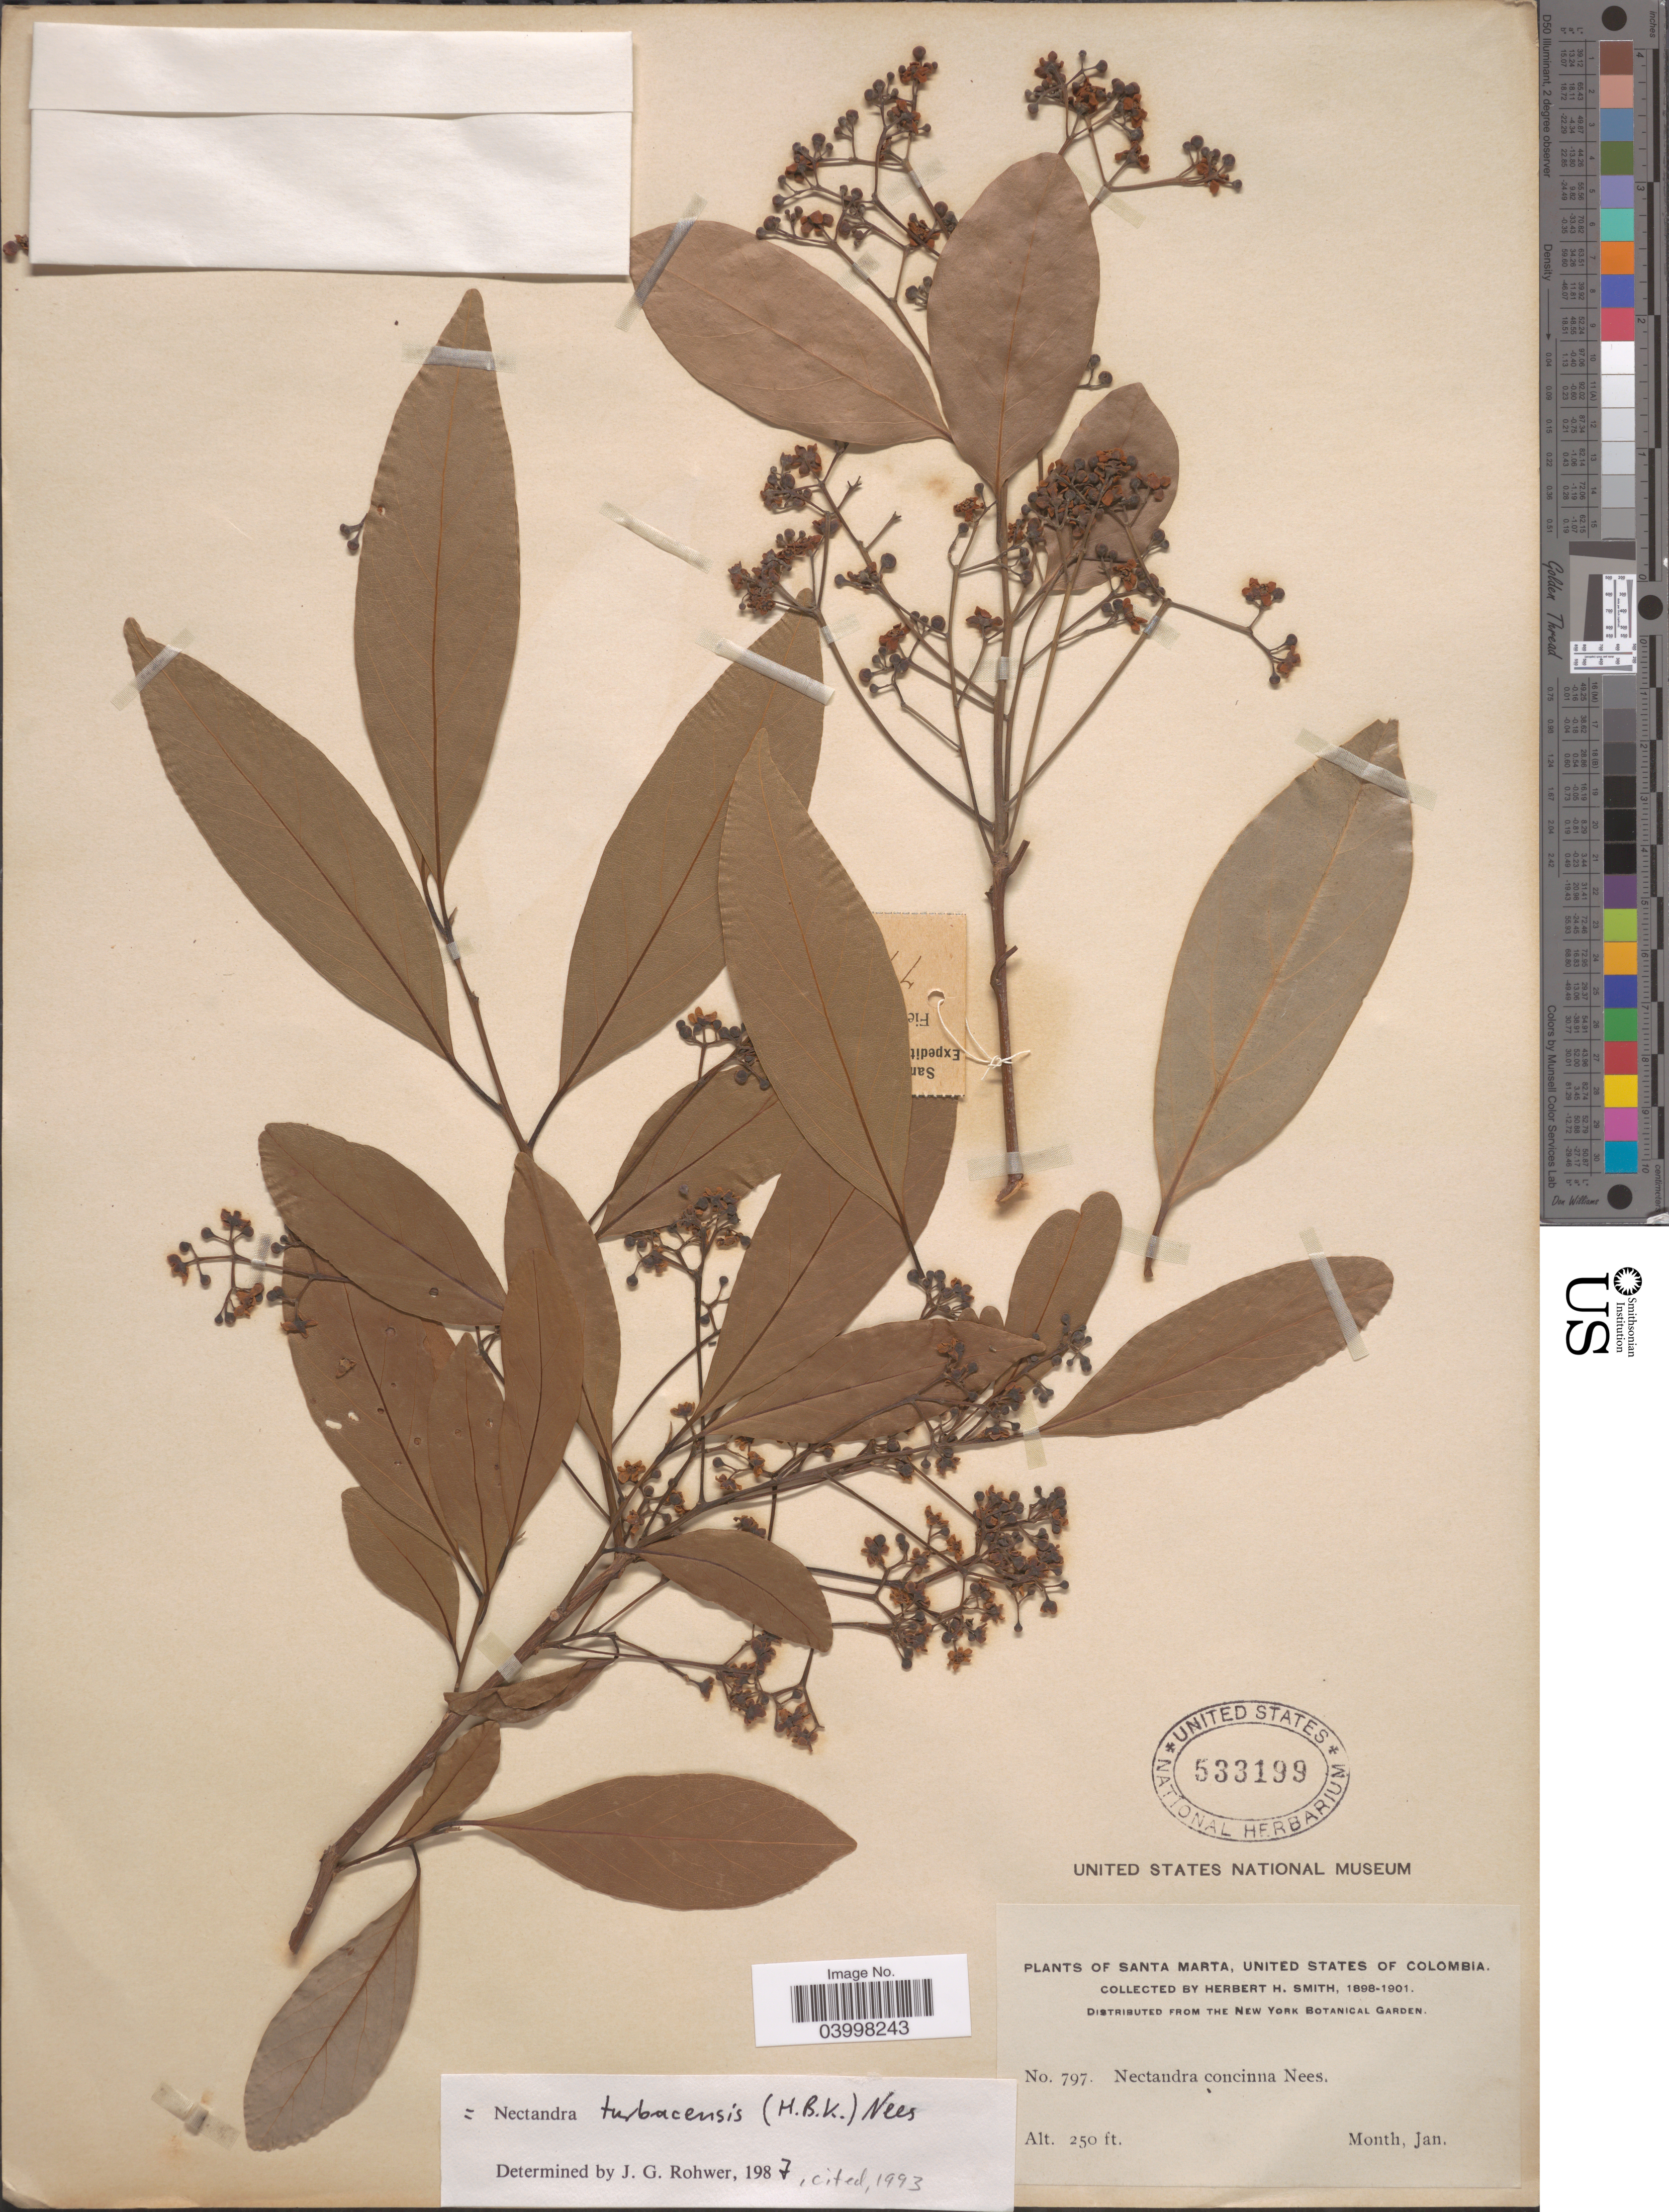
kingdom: Plantae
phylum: Tracheophyta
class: Magnoliopsida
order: Laurales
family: Lauraceae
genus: Nectandra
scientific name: Nectandra turbacensis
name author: (Kunth) Nees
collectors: Herbert H. Smith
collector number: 797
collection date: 1898-01/1901-01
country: Colombia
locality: Santa Marta, United States of Colombia.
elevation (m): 76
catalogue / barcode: US 533199